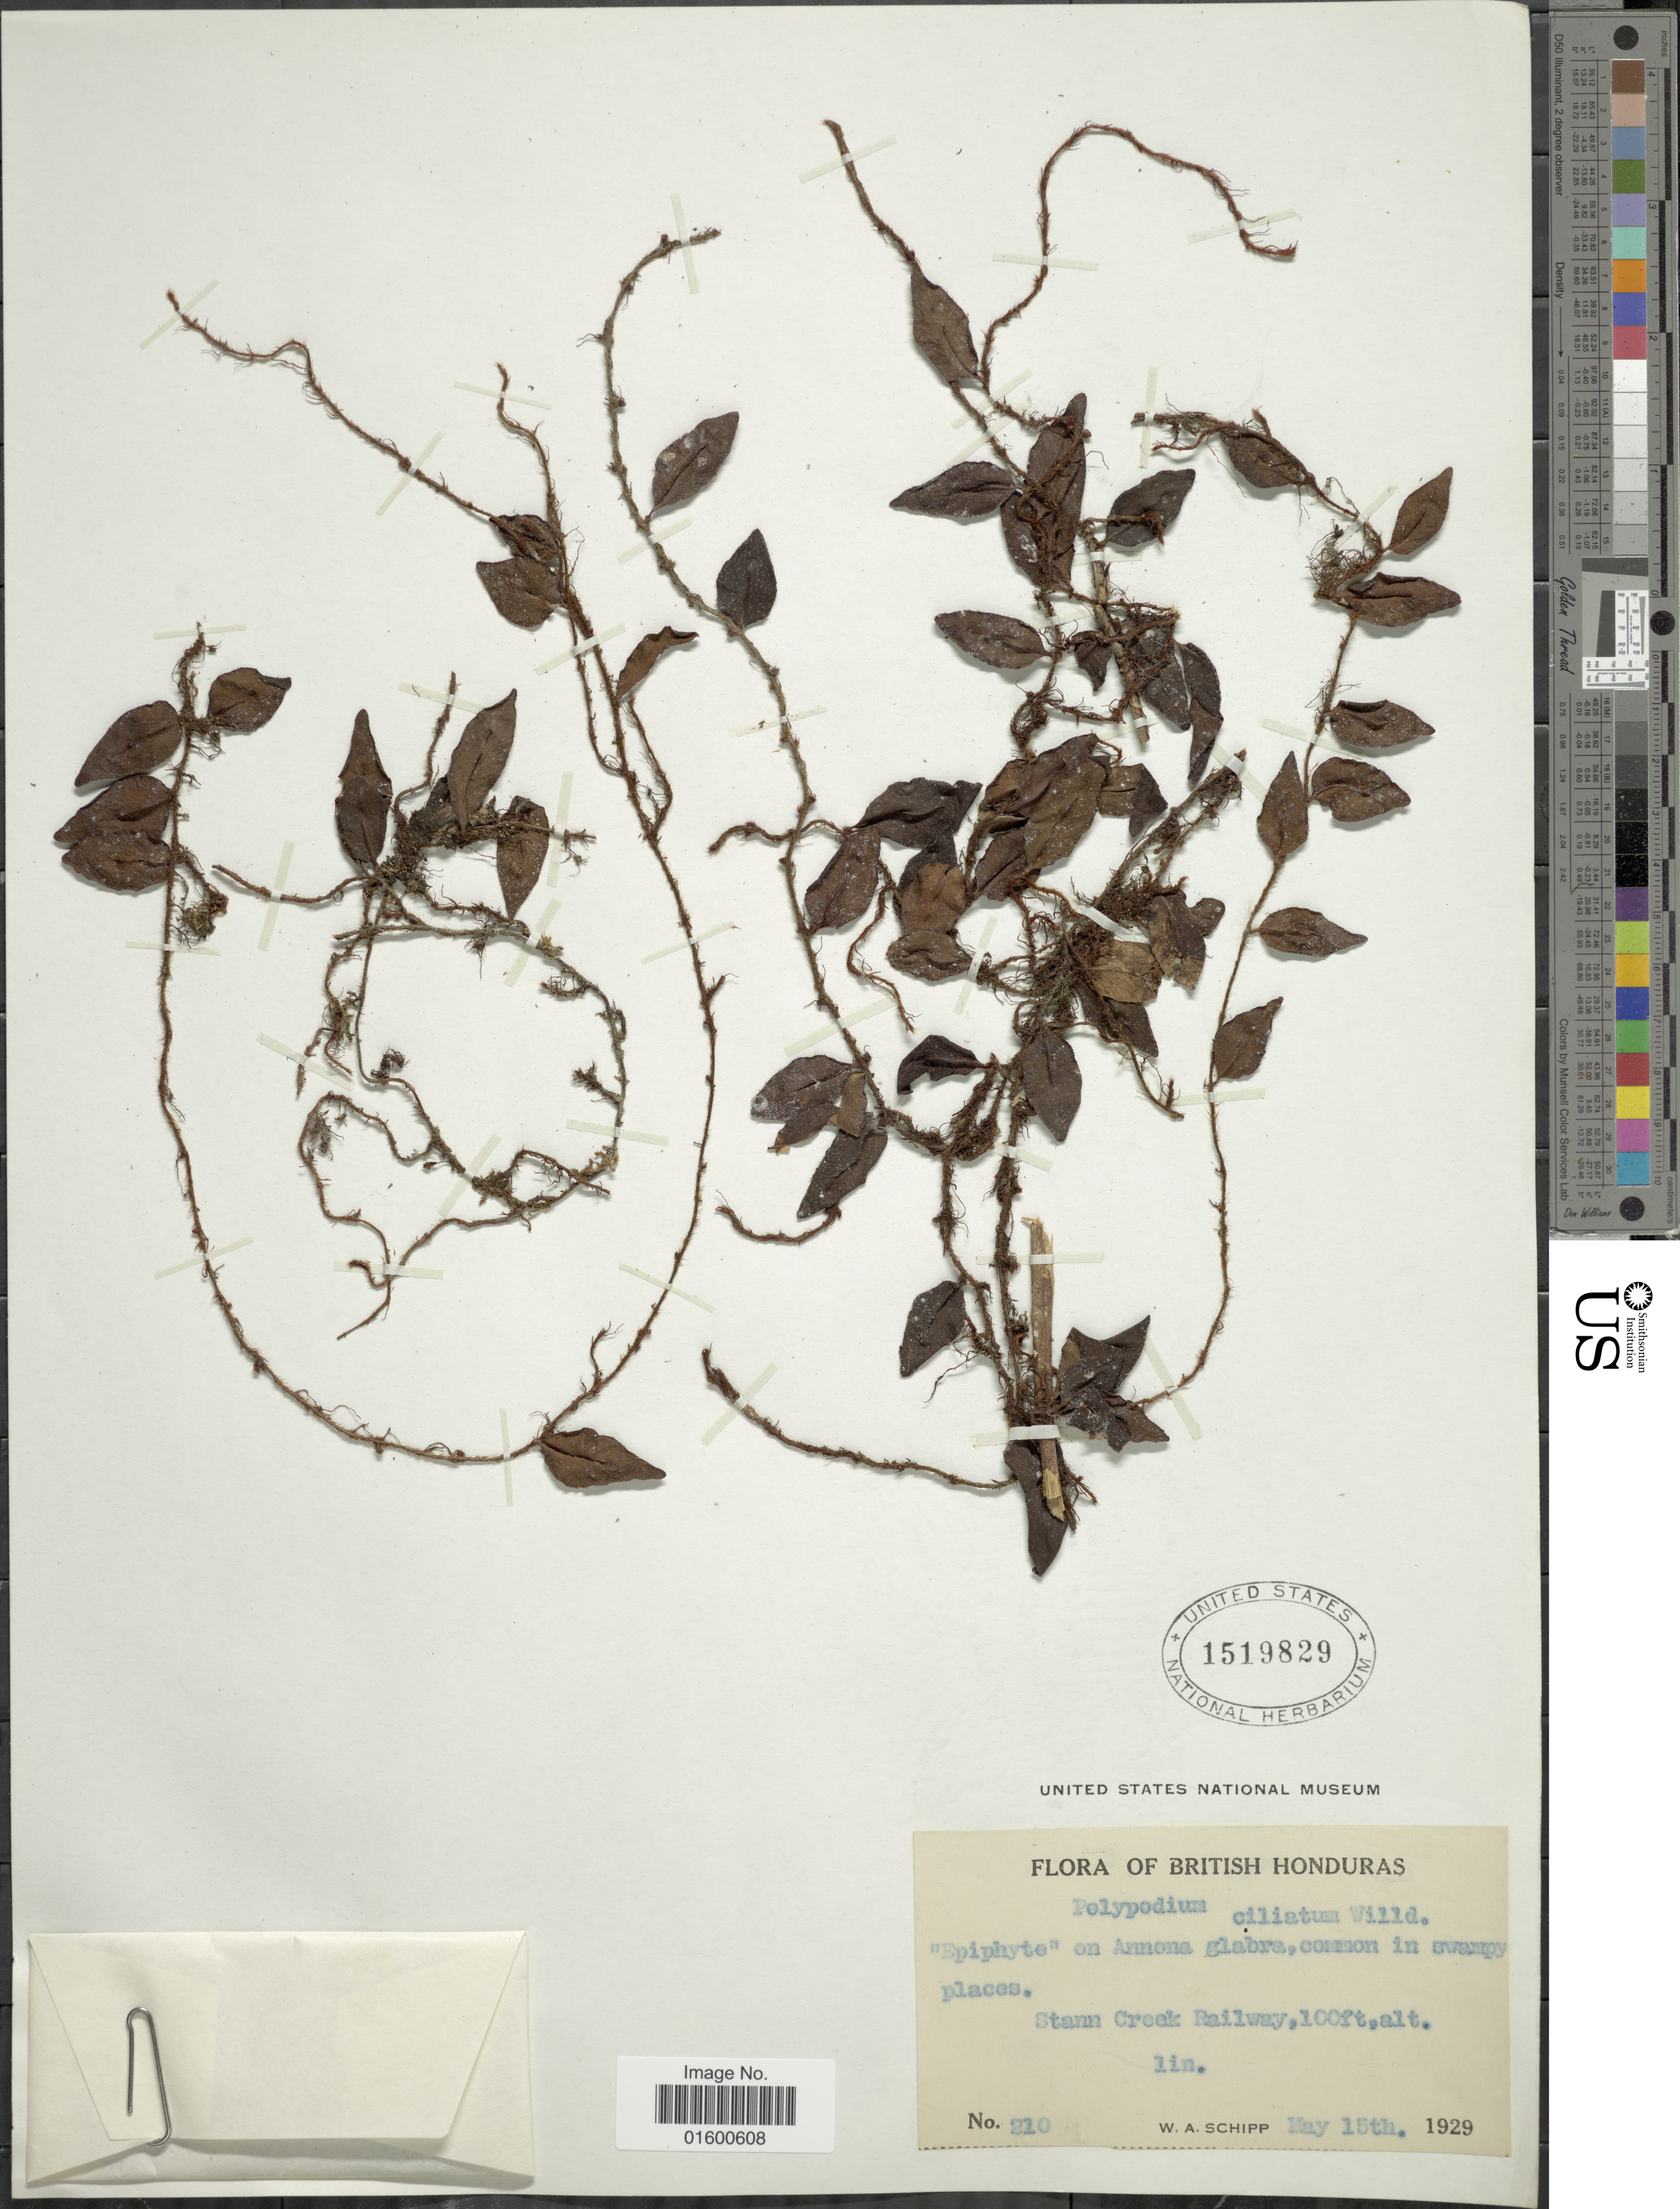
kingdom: Plantae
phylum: Tracheophyta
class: Polypodiopsida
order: Polypodiales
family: Polypodiaceae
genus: Microgramma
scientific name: Microgramma reptans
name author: (Cav.) A.R. Sm.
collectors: W. Schipp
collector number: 210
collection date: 1929-05-15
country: Belize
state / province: Stann Creek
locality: Stann Creek Railway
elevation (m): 30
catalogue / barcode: US 1519829